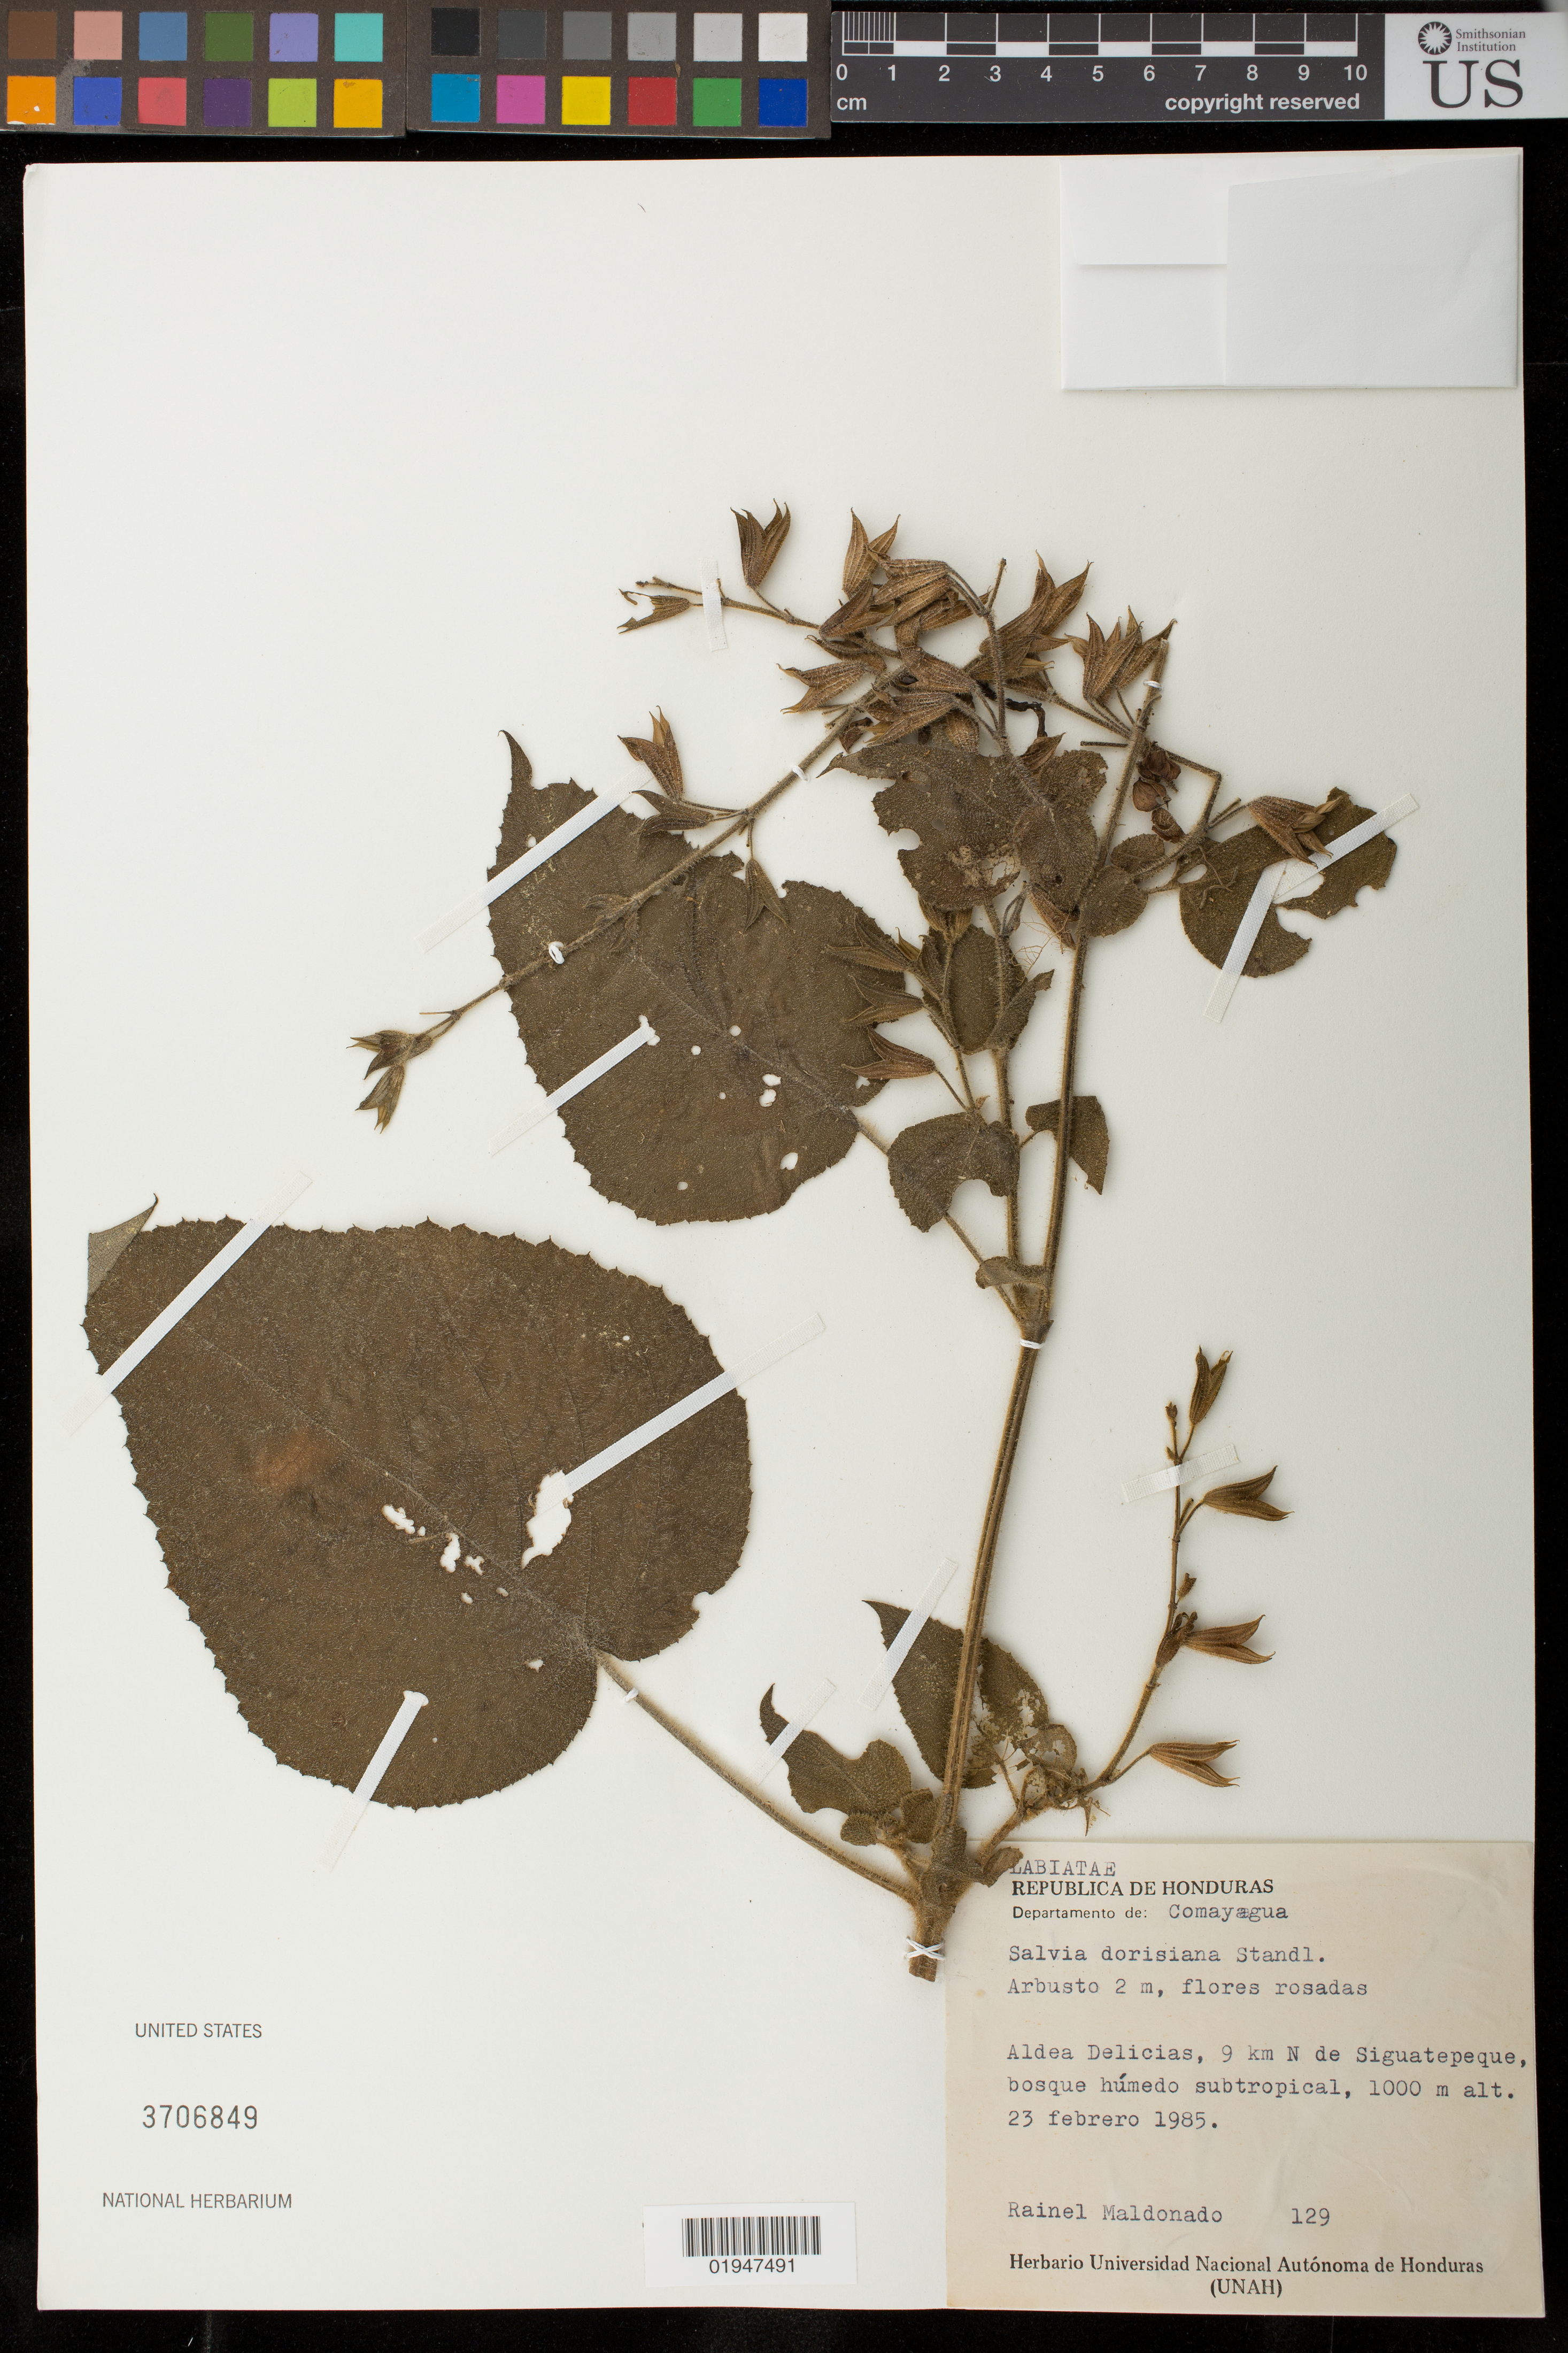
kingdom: Plantae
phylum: Tracheophyta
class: Magnoliopsida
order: Lamiales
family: Lamiaceae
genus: Salvia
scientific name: Salvia dorisiana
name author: Standl.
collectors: R. Maldonado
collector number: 129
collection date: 1985-02-23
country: Honduras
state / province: Comayagua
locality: Aldea Delicias, 9 km N de Siguatepeque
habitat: Bosque húmedo subtropical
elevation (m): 1000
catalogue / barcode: US 3706849